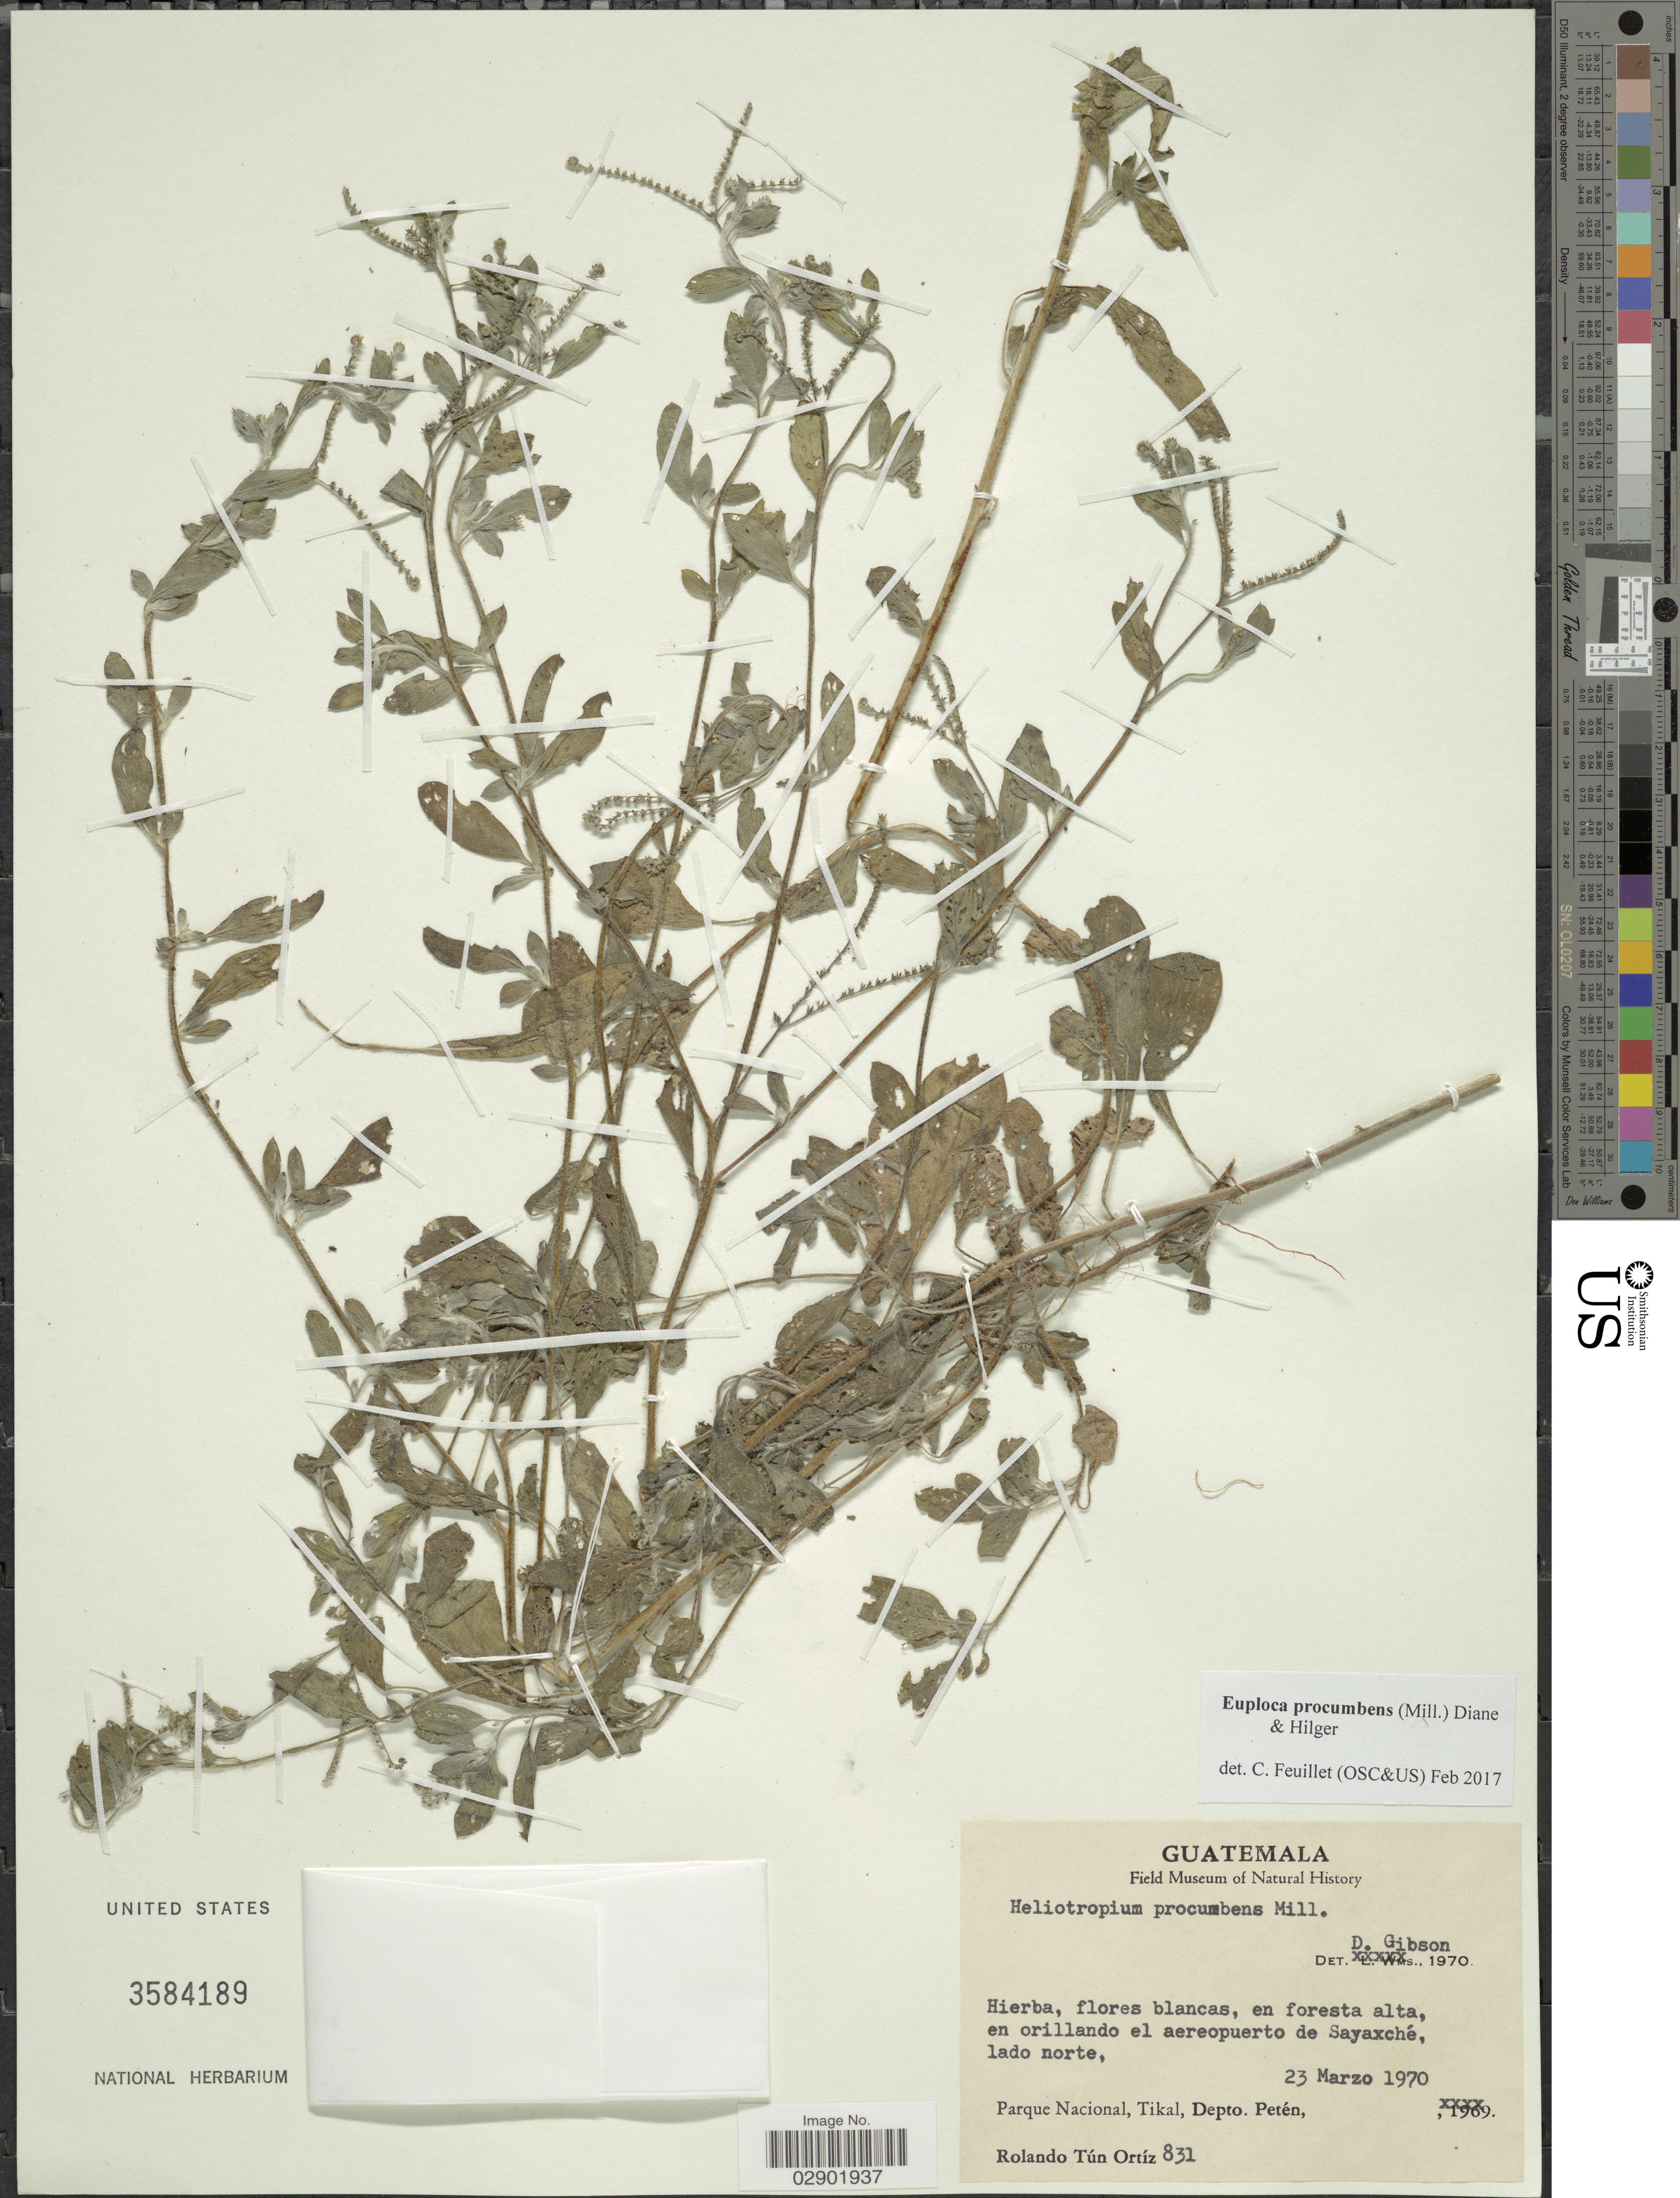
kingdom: Plantae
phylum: Tracheophyta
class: Magnoliopsida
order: Boraginales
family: Heliotropiaceae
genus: Euploca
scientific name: Euploca procumbens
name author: (Mill.) Diane & Hilger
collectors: R. Ortiz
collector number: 831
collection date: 1970-03-23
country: Guatemala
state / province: El Petén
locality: En foresta alta, en orillando el aereopuerto de Sayaxché, lado norte. Parque Nacional, Tikal, Depto. Petén.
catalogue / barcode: US 3584189